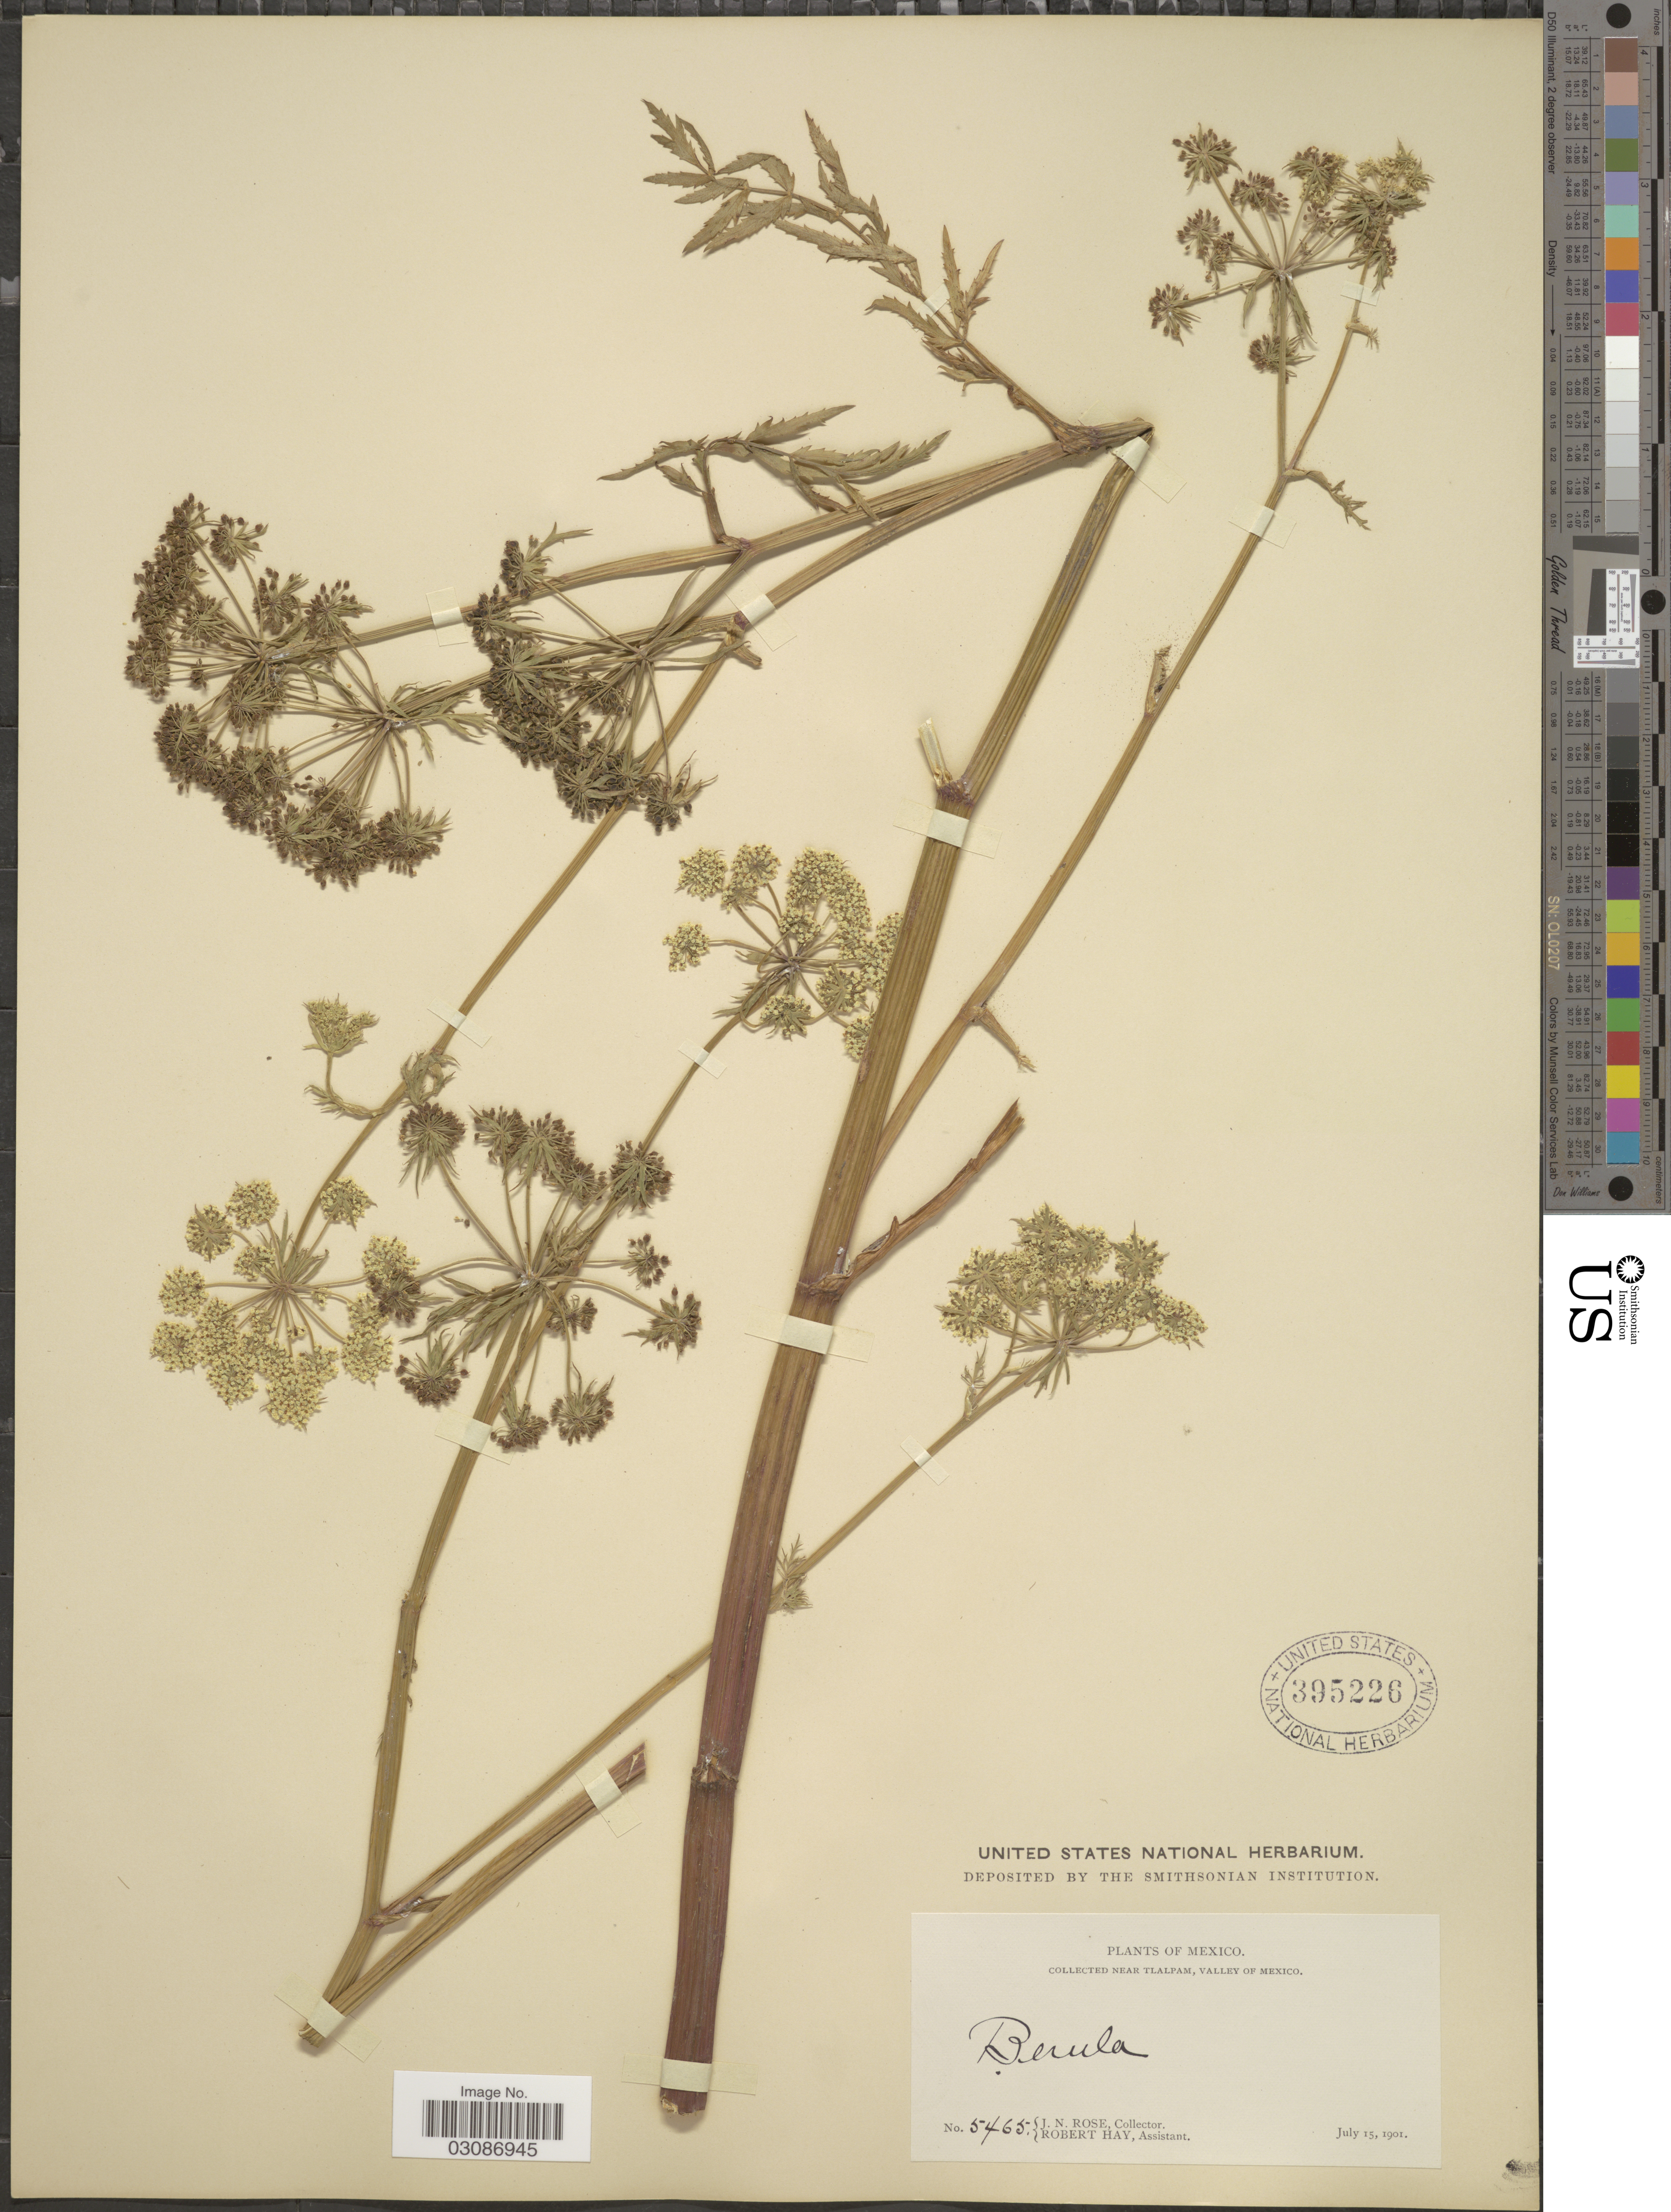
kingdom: Plantae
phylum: Tracheophyta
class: Magnoliopsida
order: Apiales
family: Apiaceae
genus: Berula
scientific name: Berula sp.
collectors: J. N. Rose & R. Hay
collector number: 5465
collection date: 1901-07-15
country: Mexico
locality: Near Tlalpam, Valley of Mexico.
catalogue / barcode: US 395226